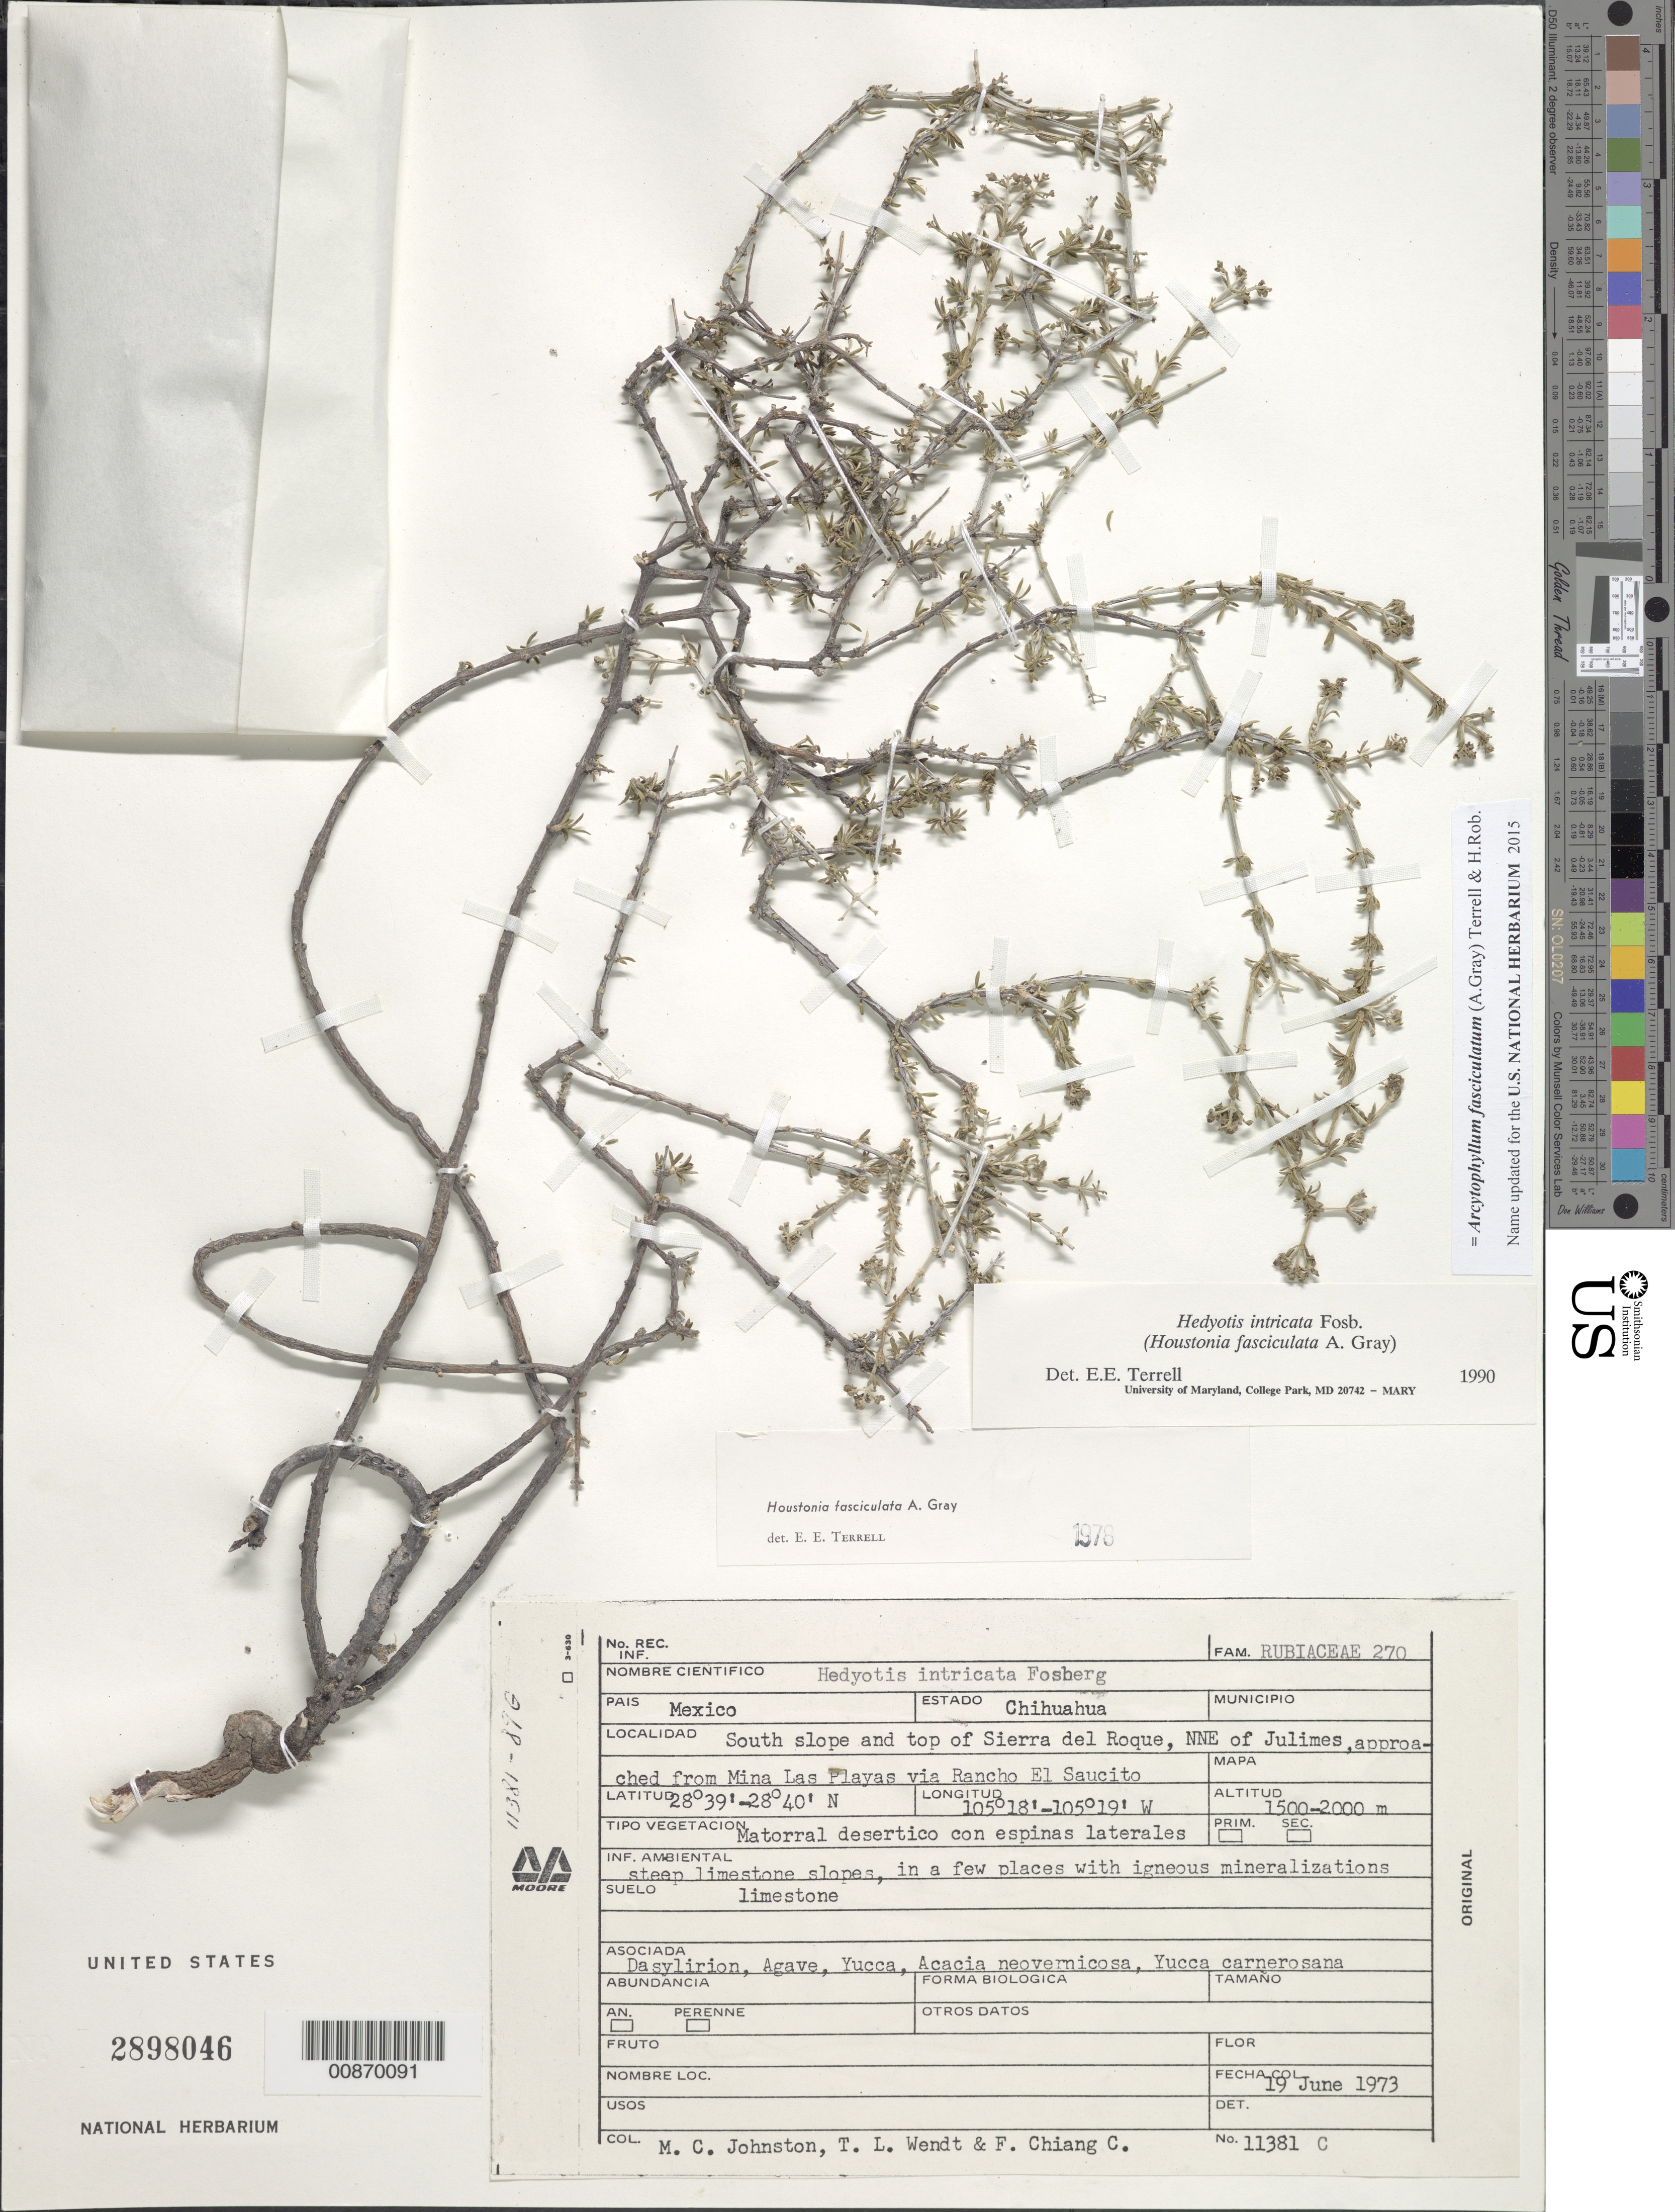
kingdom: Plantae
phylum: Tracheophyta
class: Magnoliopsida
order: Gentianales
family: Rubiaceae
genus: Arcytophyllum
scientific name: Arcytophyllum fasciculatum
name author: (A. Gray) Terrell & H. Rob.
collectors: M. Johnston, T. L. Wendt & F. Chiang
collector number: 11381 C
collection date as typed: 19 Jun 1973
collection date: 1973-06-19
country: Mexico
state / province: Chihuahua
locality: South slope and top of Sierra del Roque, NNE of Julimes, approached from Mina Las Playas via Rancho El Saucito.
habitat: Matorral desertico con espinas laterales. Steep limestone slopes, in a few places with igneous mineralizations.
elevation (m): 2000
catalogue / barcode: US 2898046